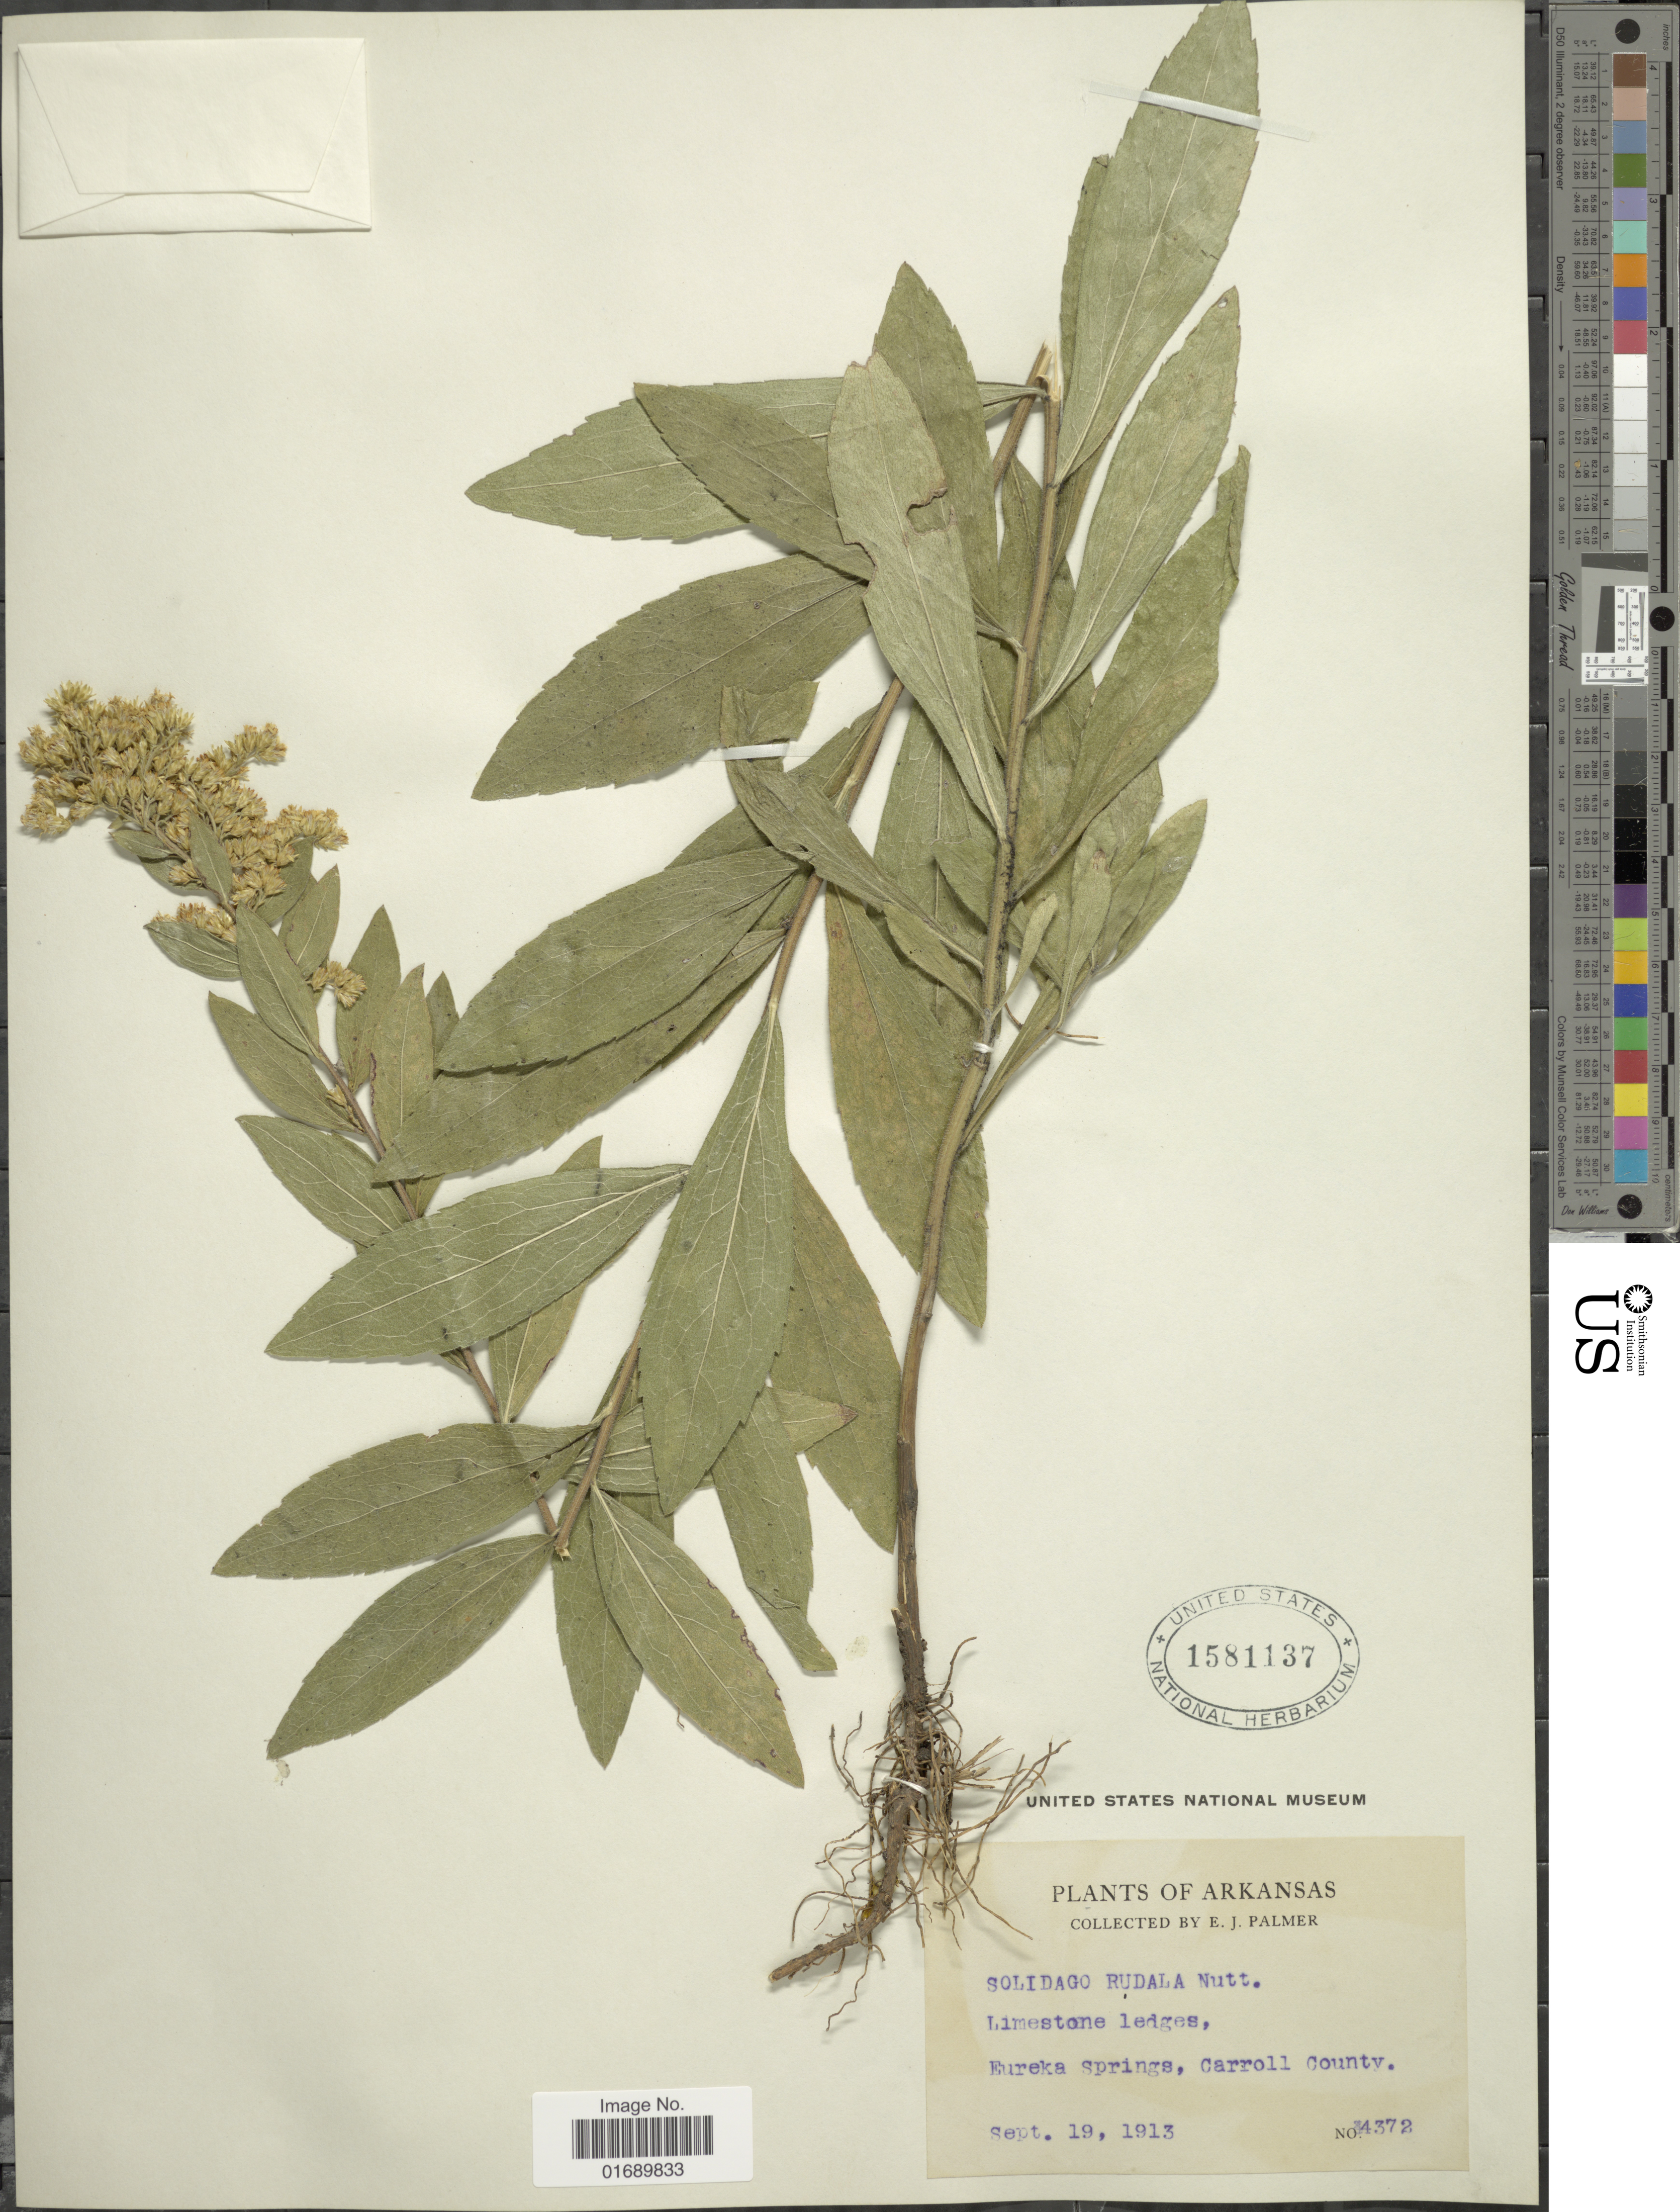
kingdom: Plantae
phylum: Tracheophyta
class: Magnoliopsida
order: Asterales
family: Asteraceae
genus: Solidago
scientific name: Solidago radula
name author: Nutt.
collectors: E. J. Palmer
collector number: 4372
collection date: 1913-09-19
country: United States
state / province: Arkansas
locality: Limestone ledges, Eureka Springs, Carroll County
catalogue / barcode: US 1581137